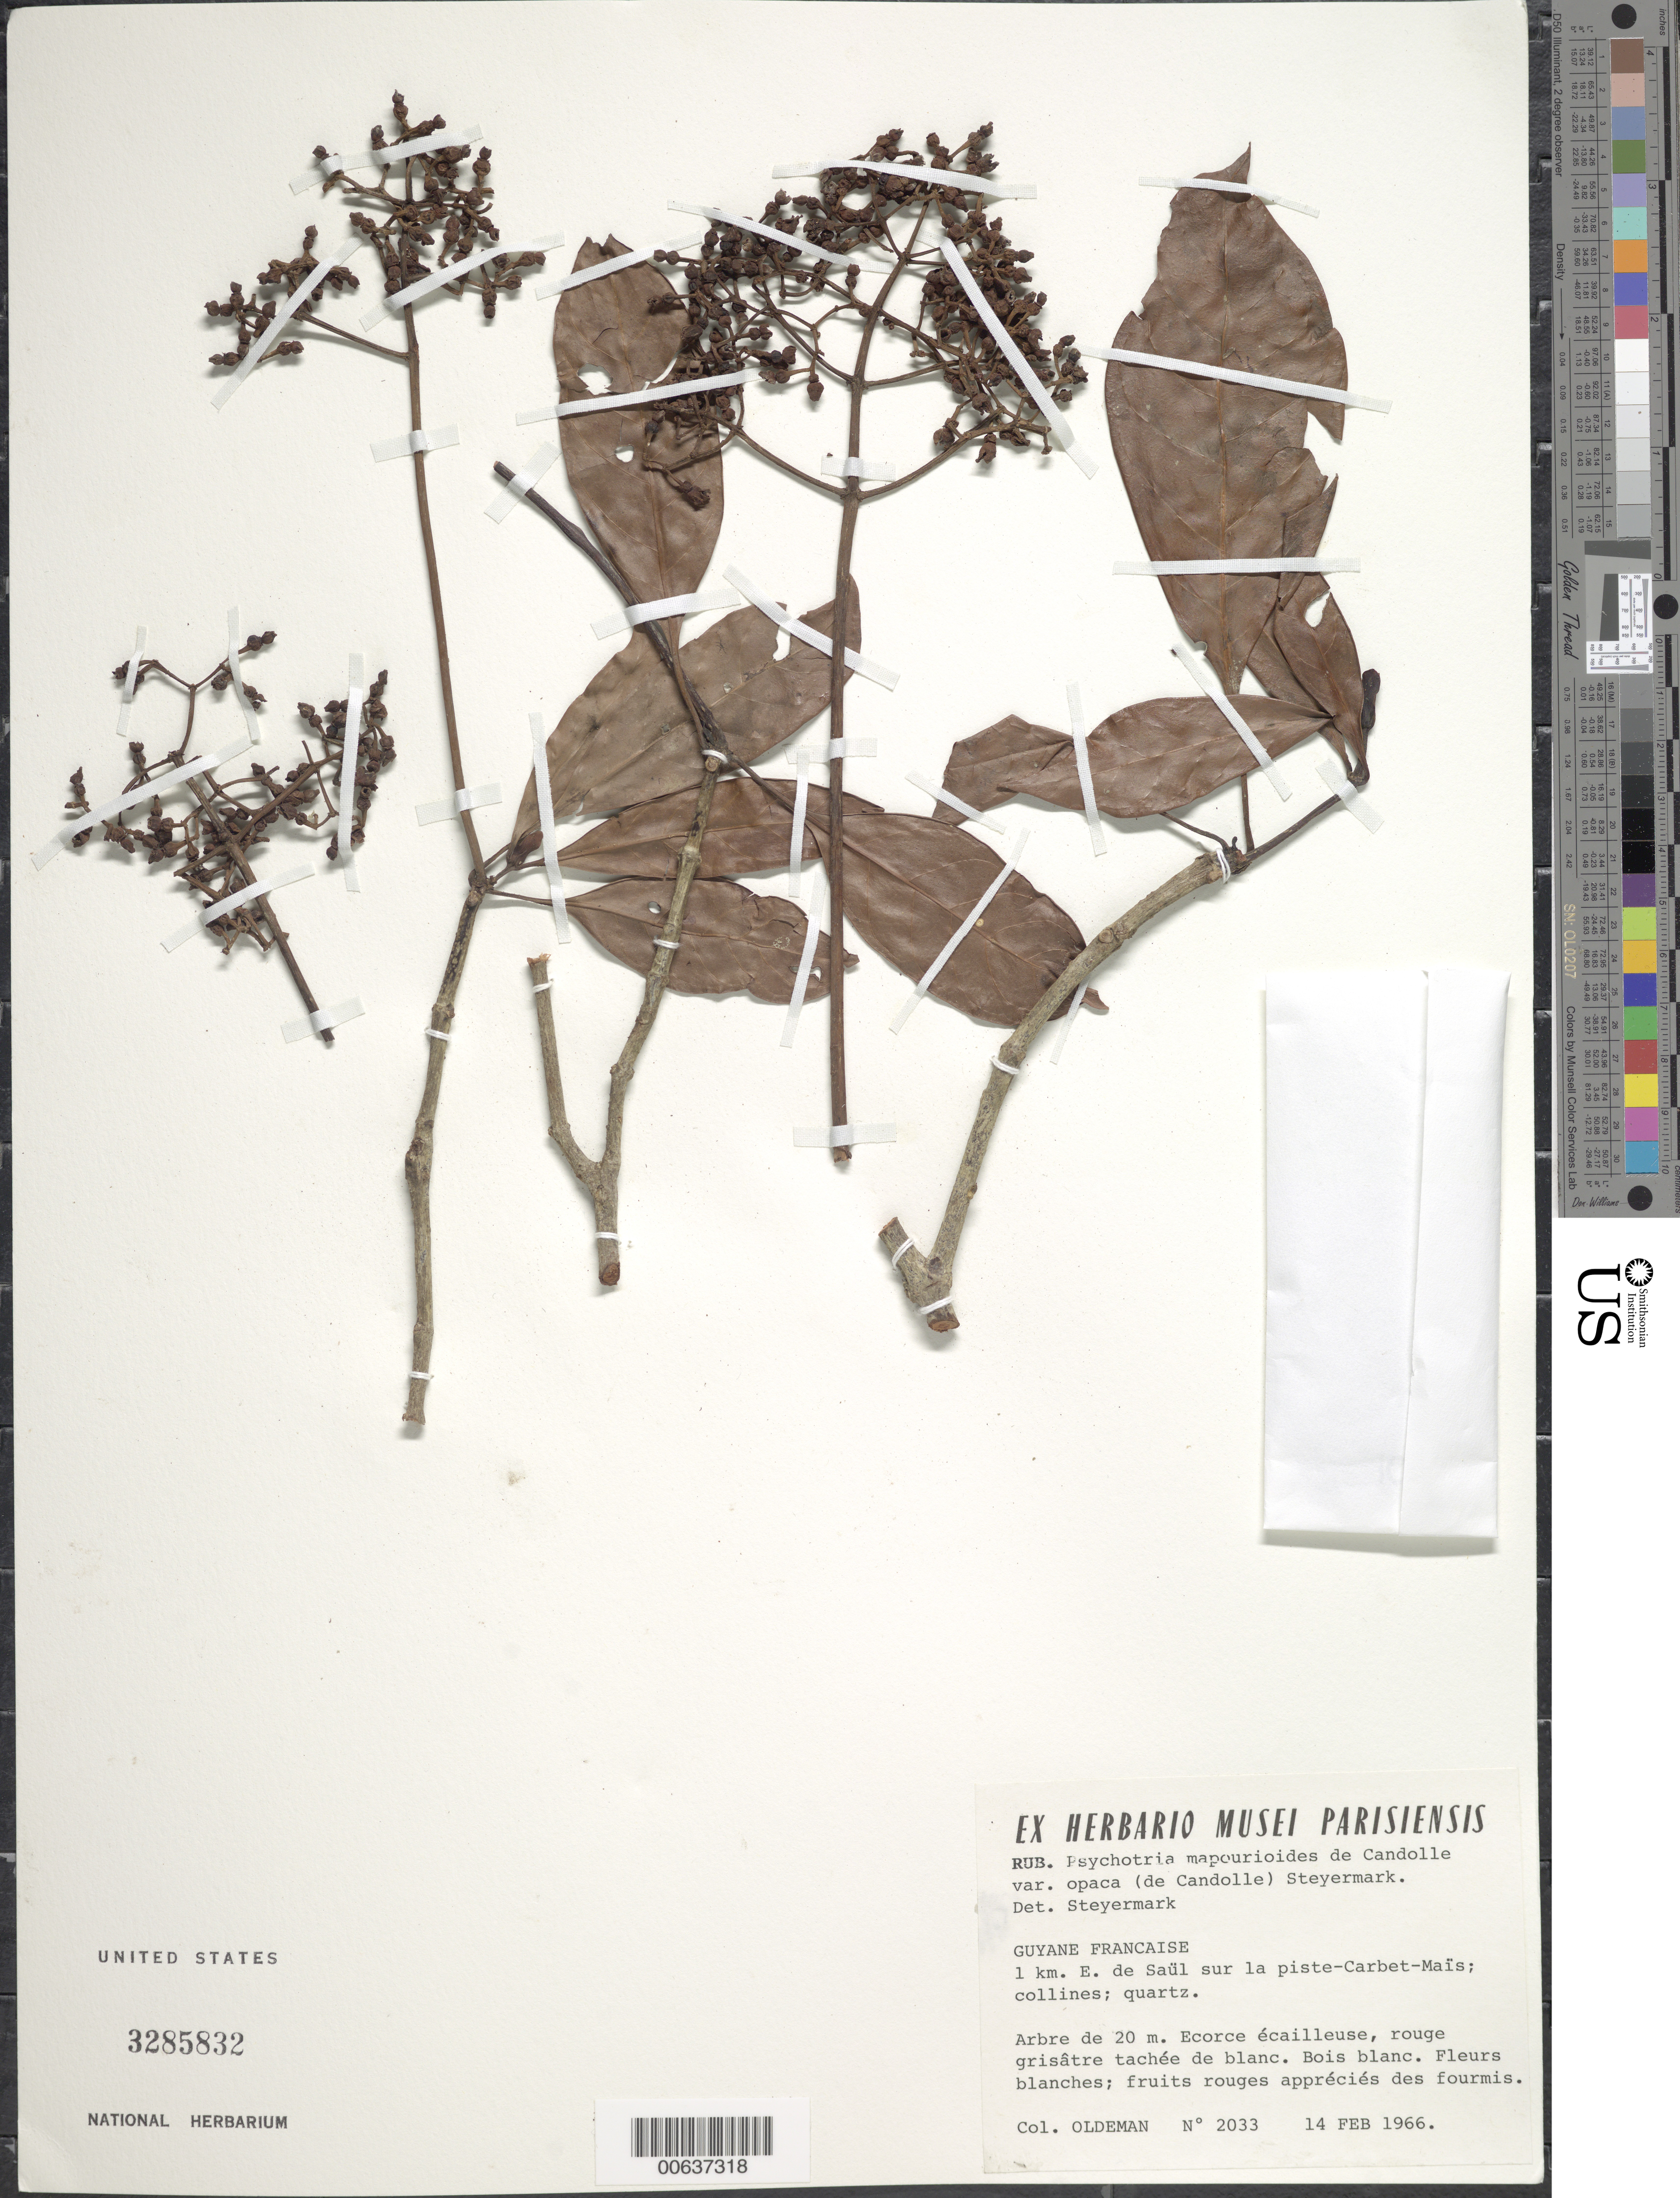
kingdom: Plantae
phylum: Tracheophyta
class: Magnoliopsida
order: Gentianales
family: Rubiaceae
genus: Psychotria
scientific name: Psychotria mapourioides var. opaca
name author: (Bremek.) Steyerm.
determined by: Steyermark, Julian A., (VEN)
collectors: R. Oldeman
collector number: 2033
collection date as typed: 14-Feb-66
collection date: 1966-02-14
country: French Guiana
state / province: Saint-Laurent-du-Maroni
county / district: Saül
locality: Saül, 1 km E of, sur la piste-Carbet-Maïs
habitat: Collines, quartz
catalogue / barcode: US 3285832